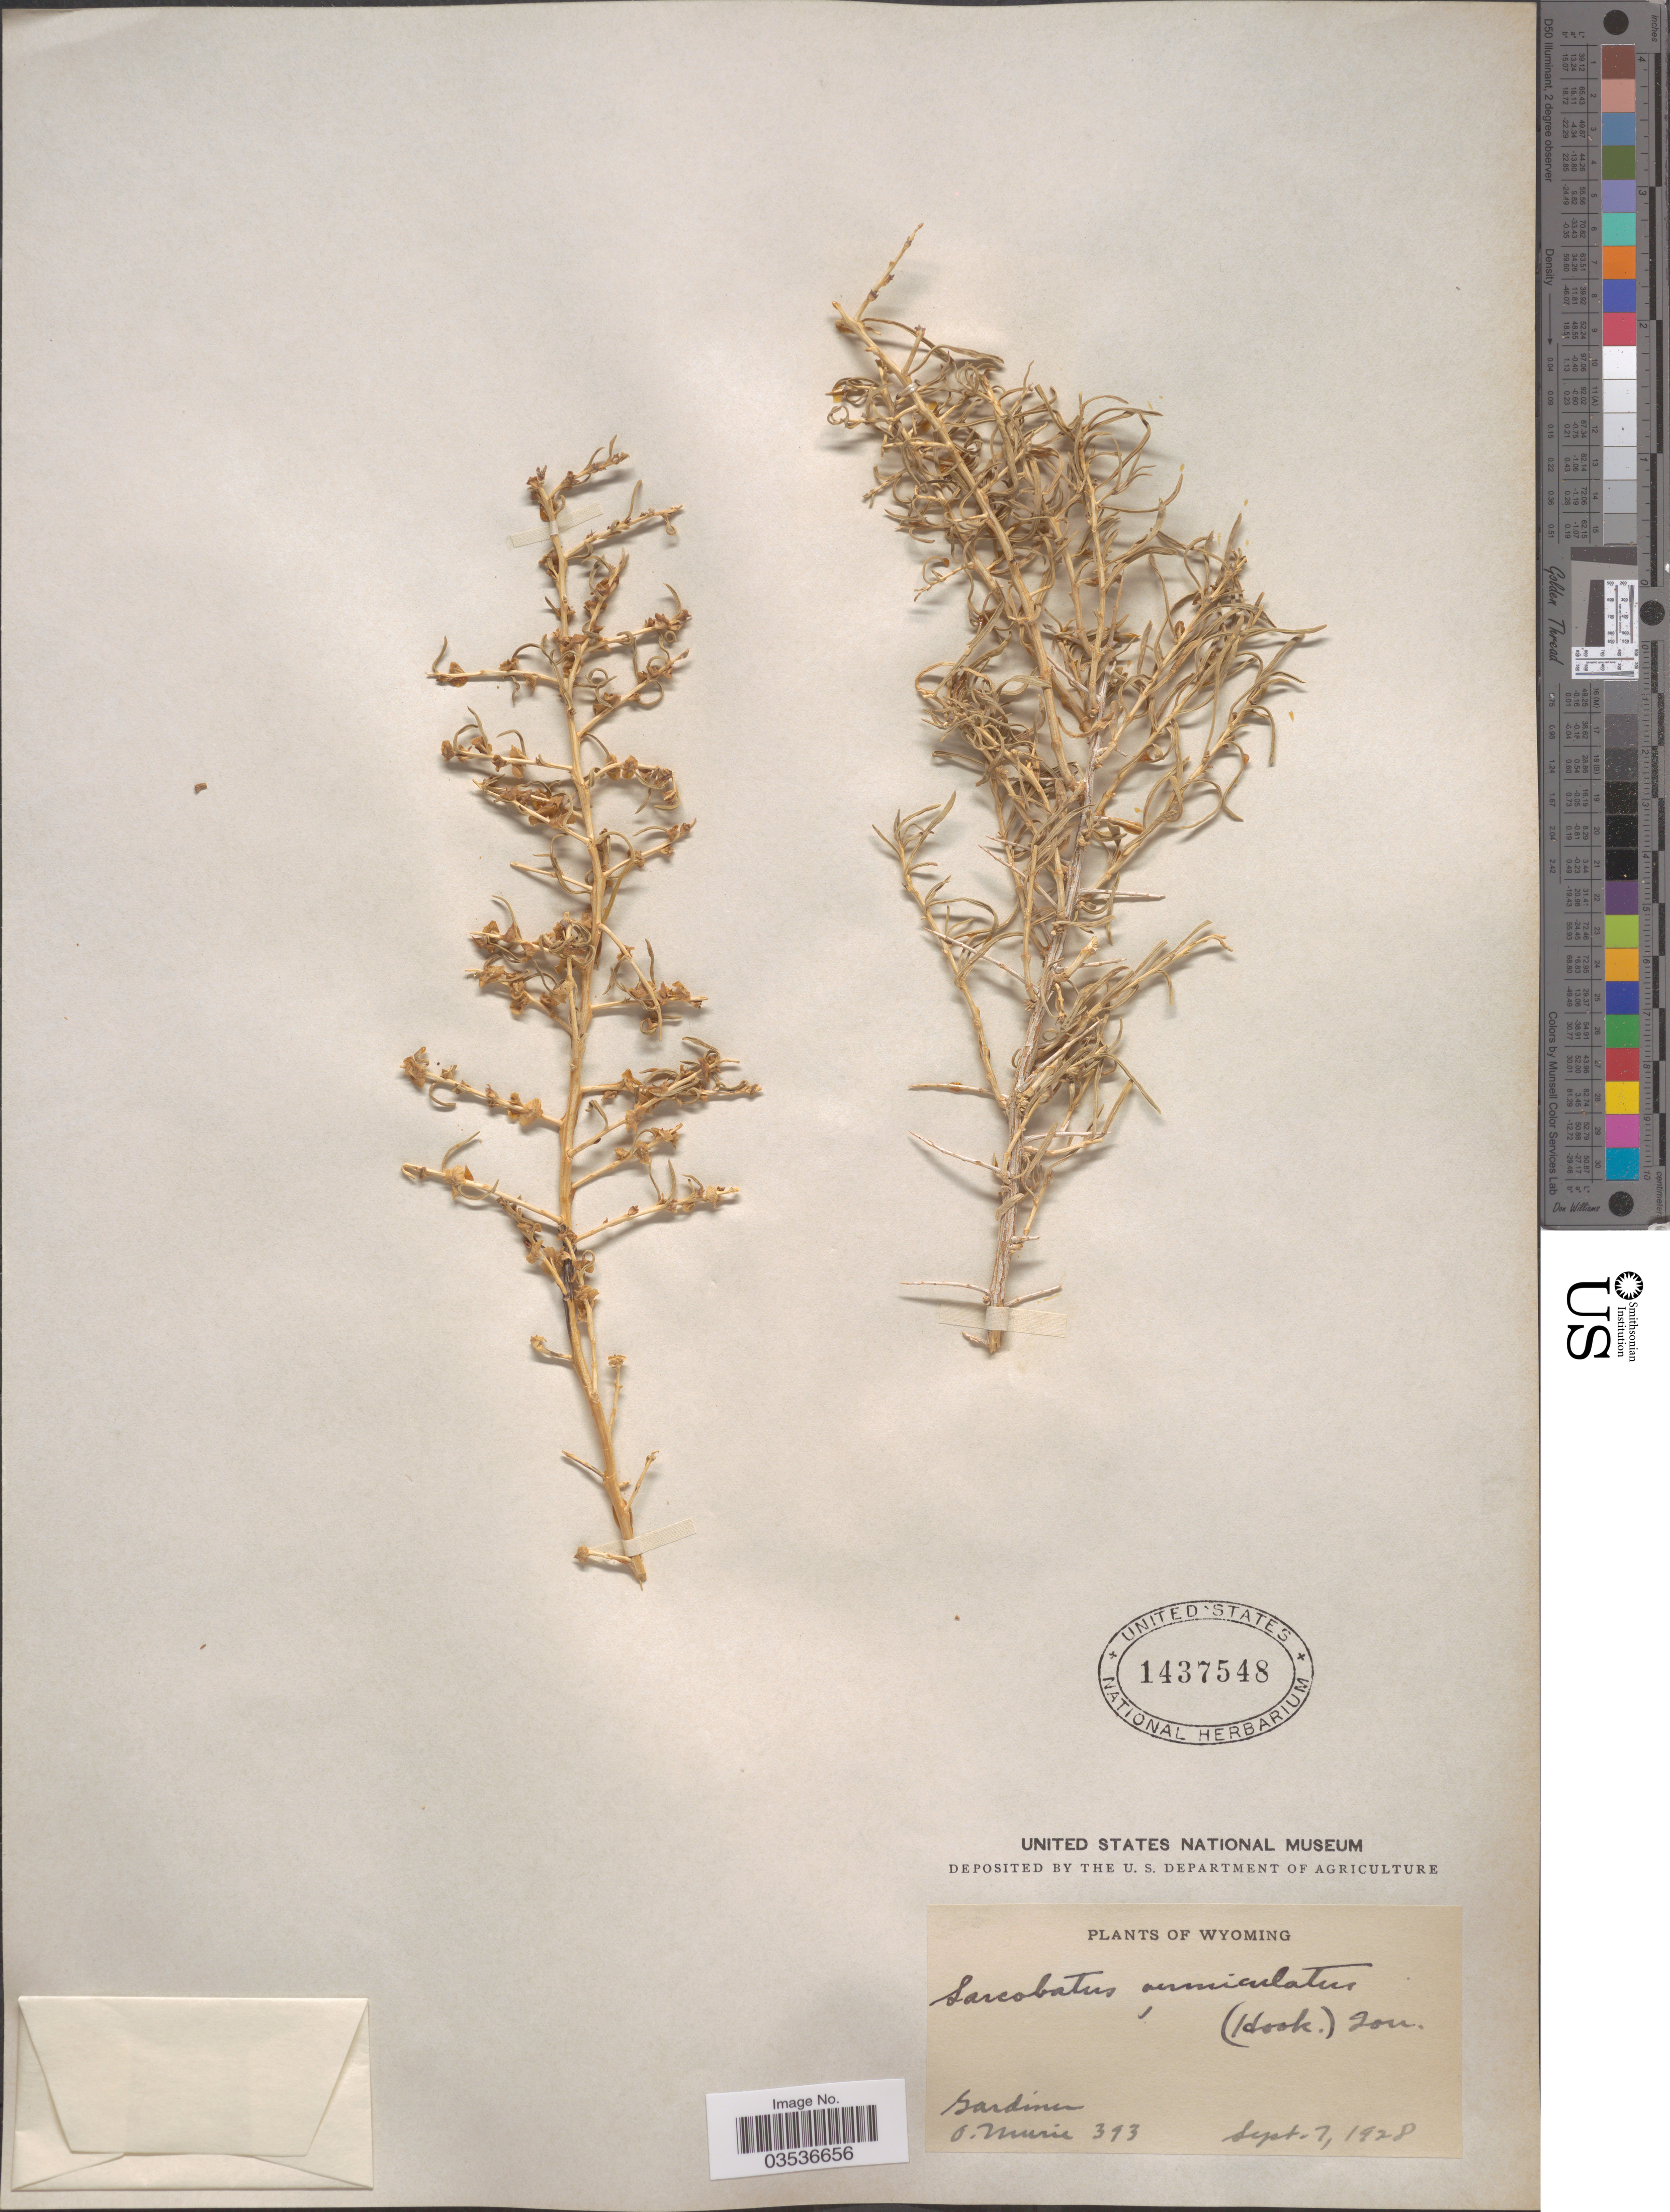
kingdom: Plantae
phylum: Tracheophyta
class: Magnoliopsida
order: Caryophyllales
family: Sarcobataceae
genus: Sarcobatus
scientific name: Sarcobatus vermiculatus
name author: (Hook.) Torr.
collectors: -. Gardiner & O. Murie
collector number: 393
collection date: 1928-09-07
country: United States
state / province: Wyoming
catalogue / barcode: US 1437548